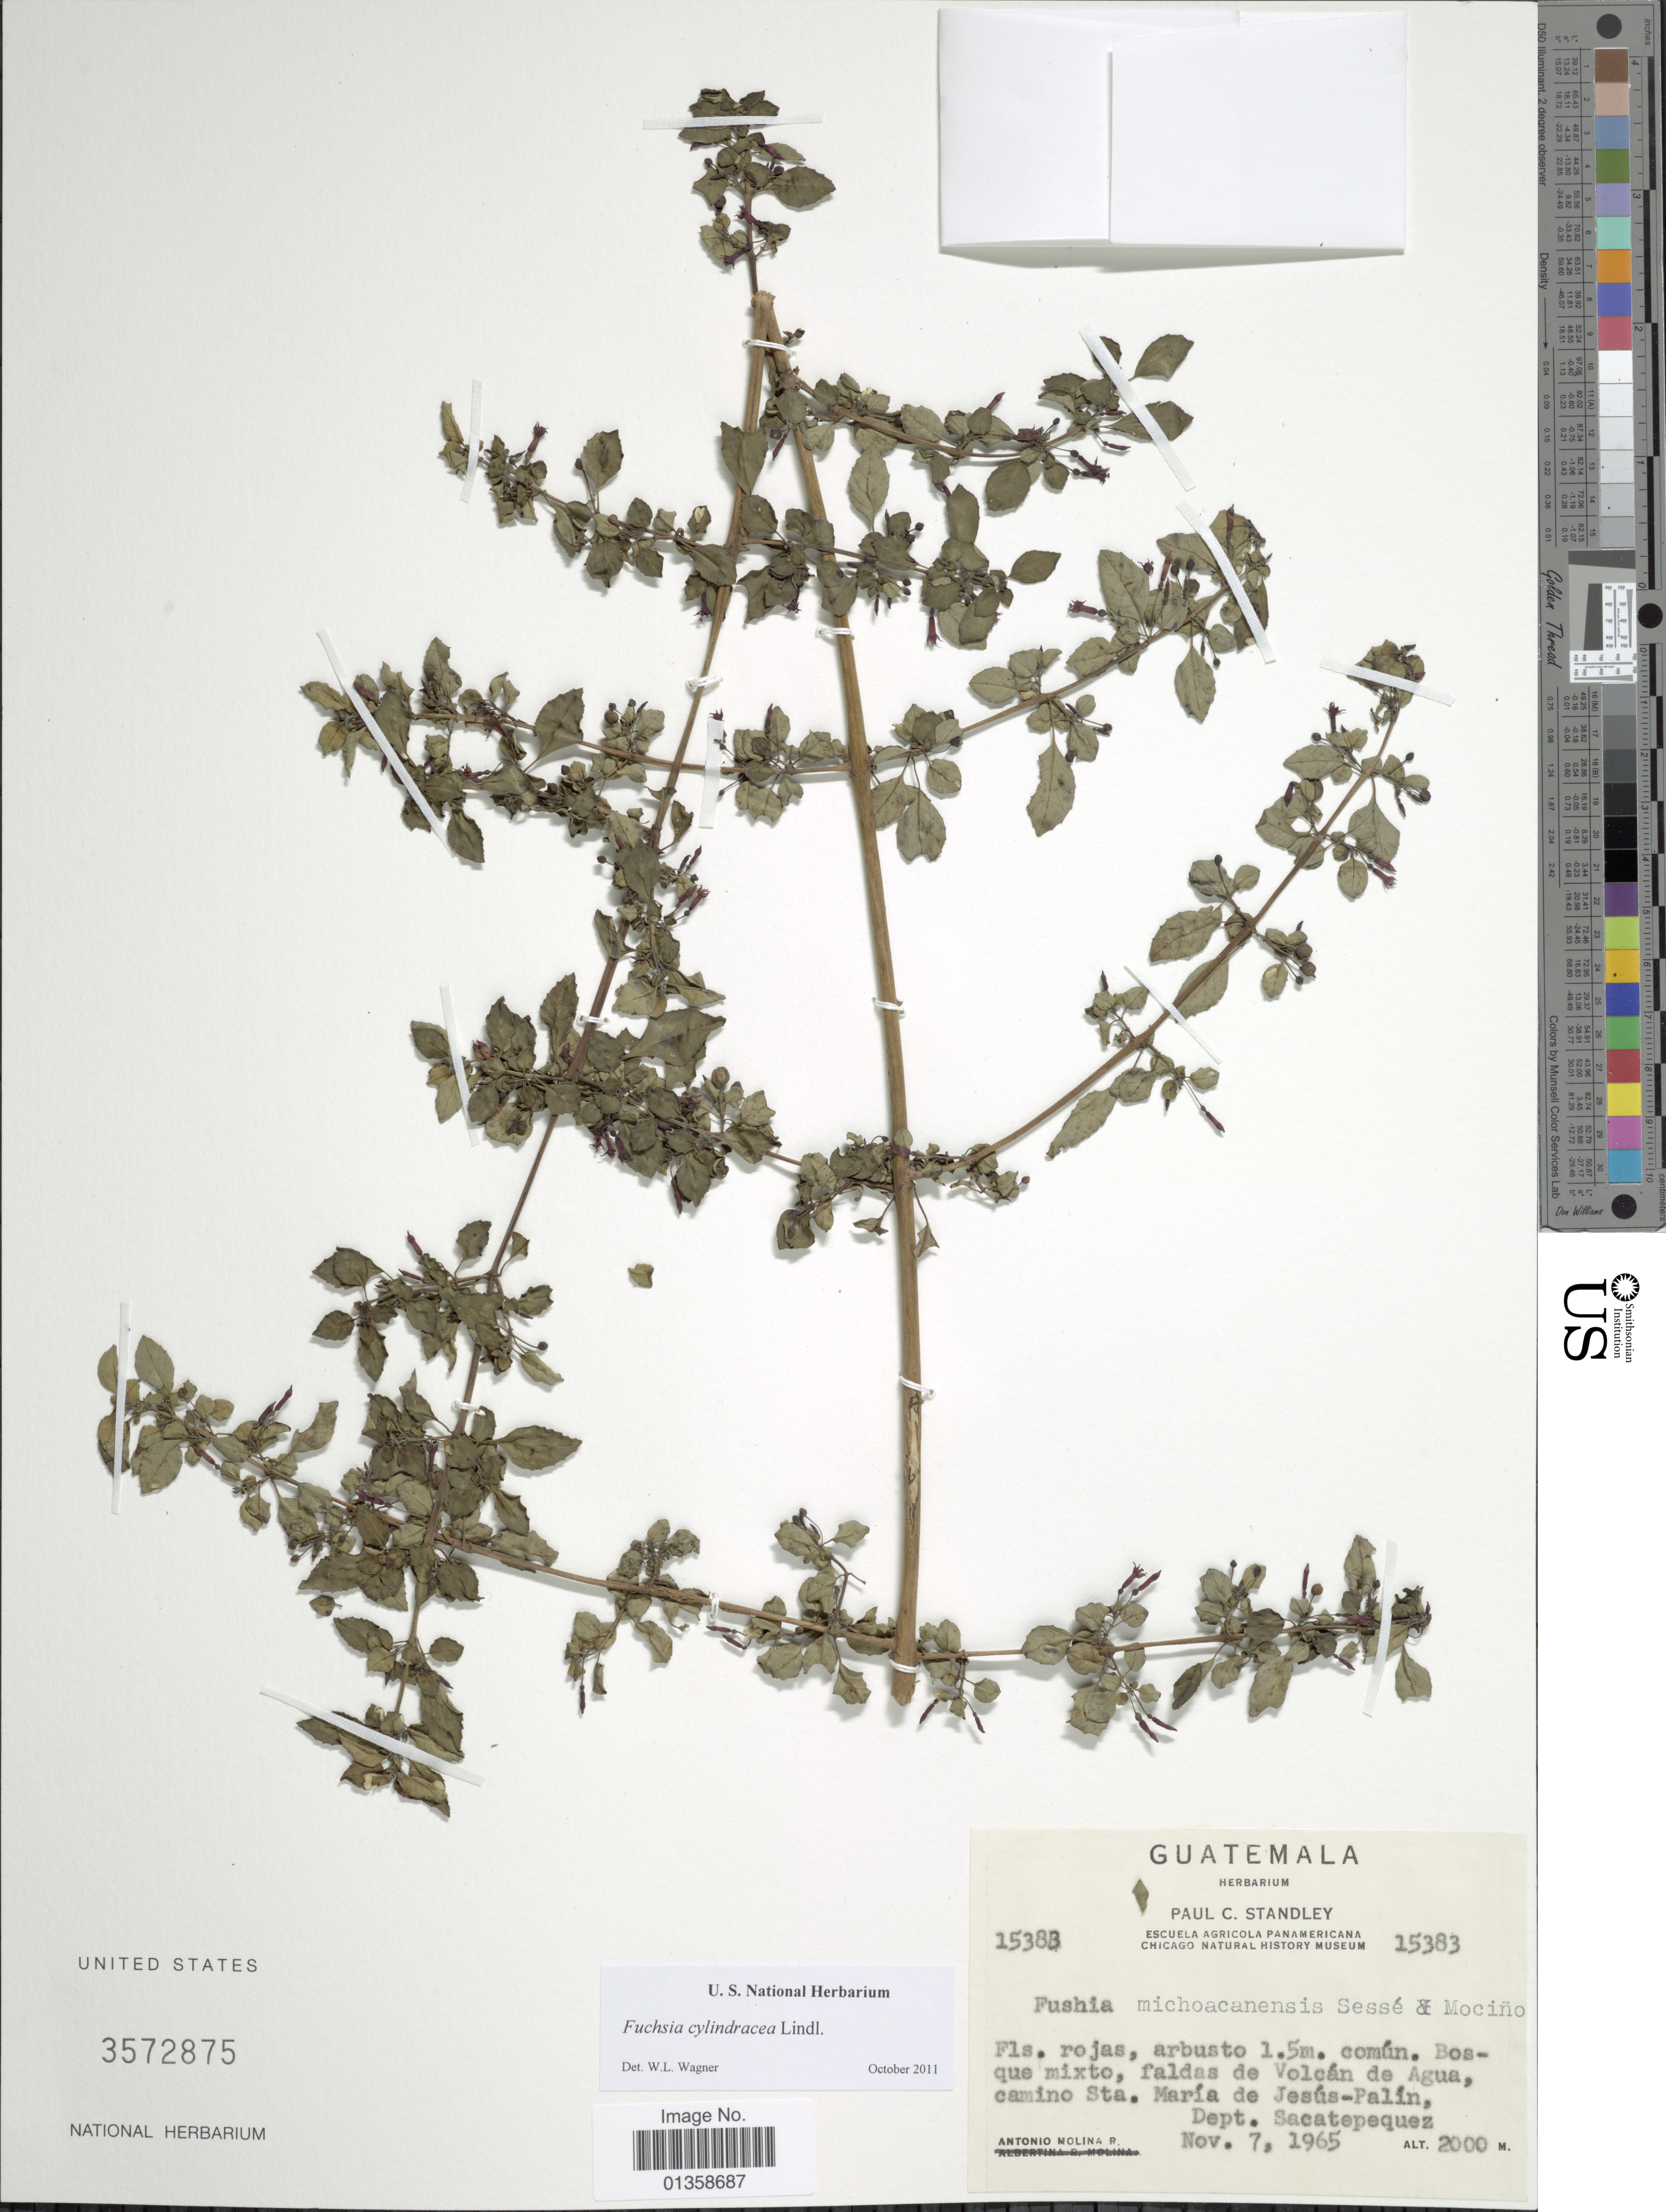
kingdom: Plantae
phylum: Tracheophyta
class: Magnoliopsida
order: Myrtales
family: Onagraceae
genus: Fuchsia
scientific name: Fuchsia microphylla subsp. aprica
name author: (Lundell) Breedlove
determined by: Berry, P. E., (WIS), University of Wisconsin - Madison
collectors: A. Molina R.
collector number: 15383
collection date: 1965-11-07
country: Guatemala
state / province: Sacatepéquez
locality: Volcán de Agua, camino Sta. María de Jesús-Palín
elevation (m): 2000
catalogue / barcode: US 3572875